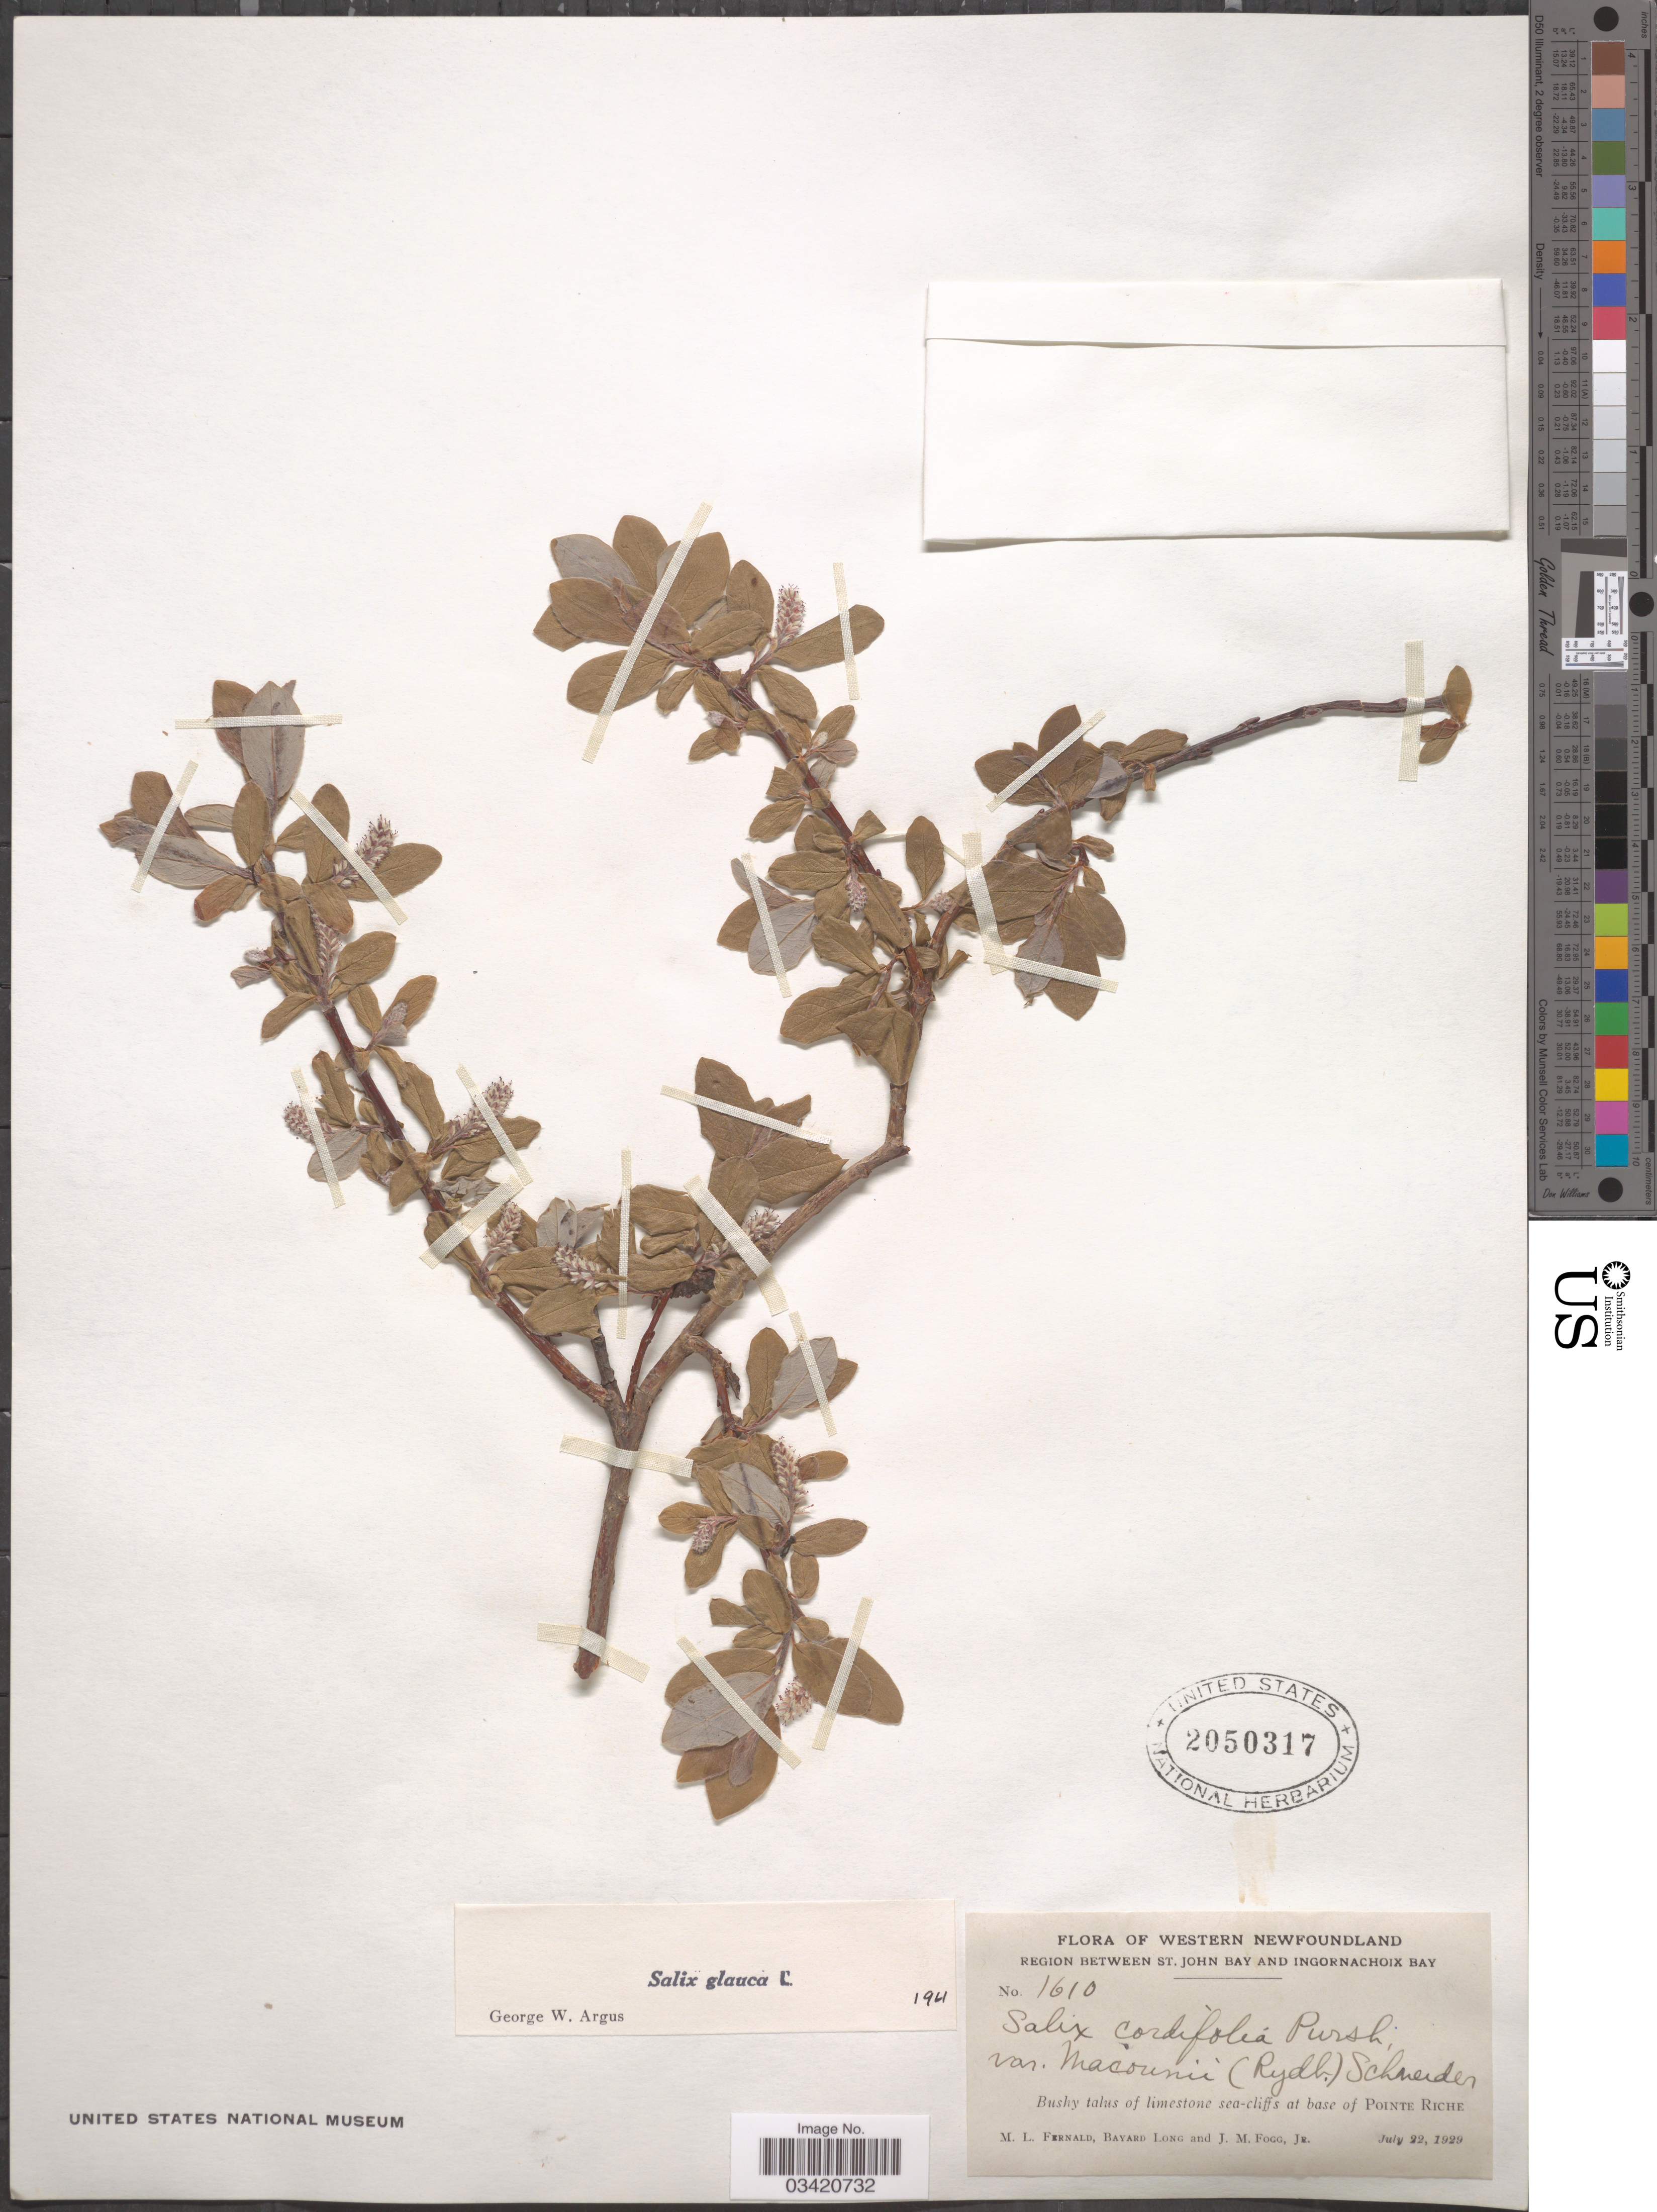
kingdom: Plantae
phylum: Tracheophyta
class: Magnoliopsida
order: Malpighiales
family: Salicaceae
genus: Salix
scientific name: Salix glauca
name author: L.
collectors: M. L. Fernald, B. Long & J. Fogg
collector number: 1610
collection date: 1929-07-22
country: Canada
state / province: Newfoundland and Labrador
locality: Western Newfoundland. Region between St. John Bay and Ingornachoix Bay. Bushy talus of limestone sea-cliffs at base of Pointe Riche.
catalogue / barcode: US 2050317